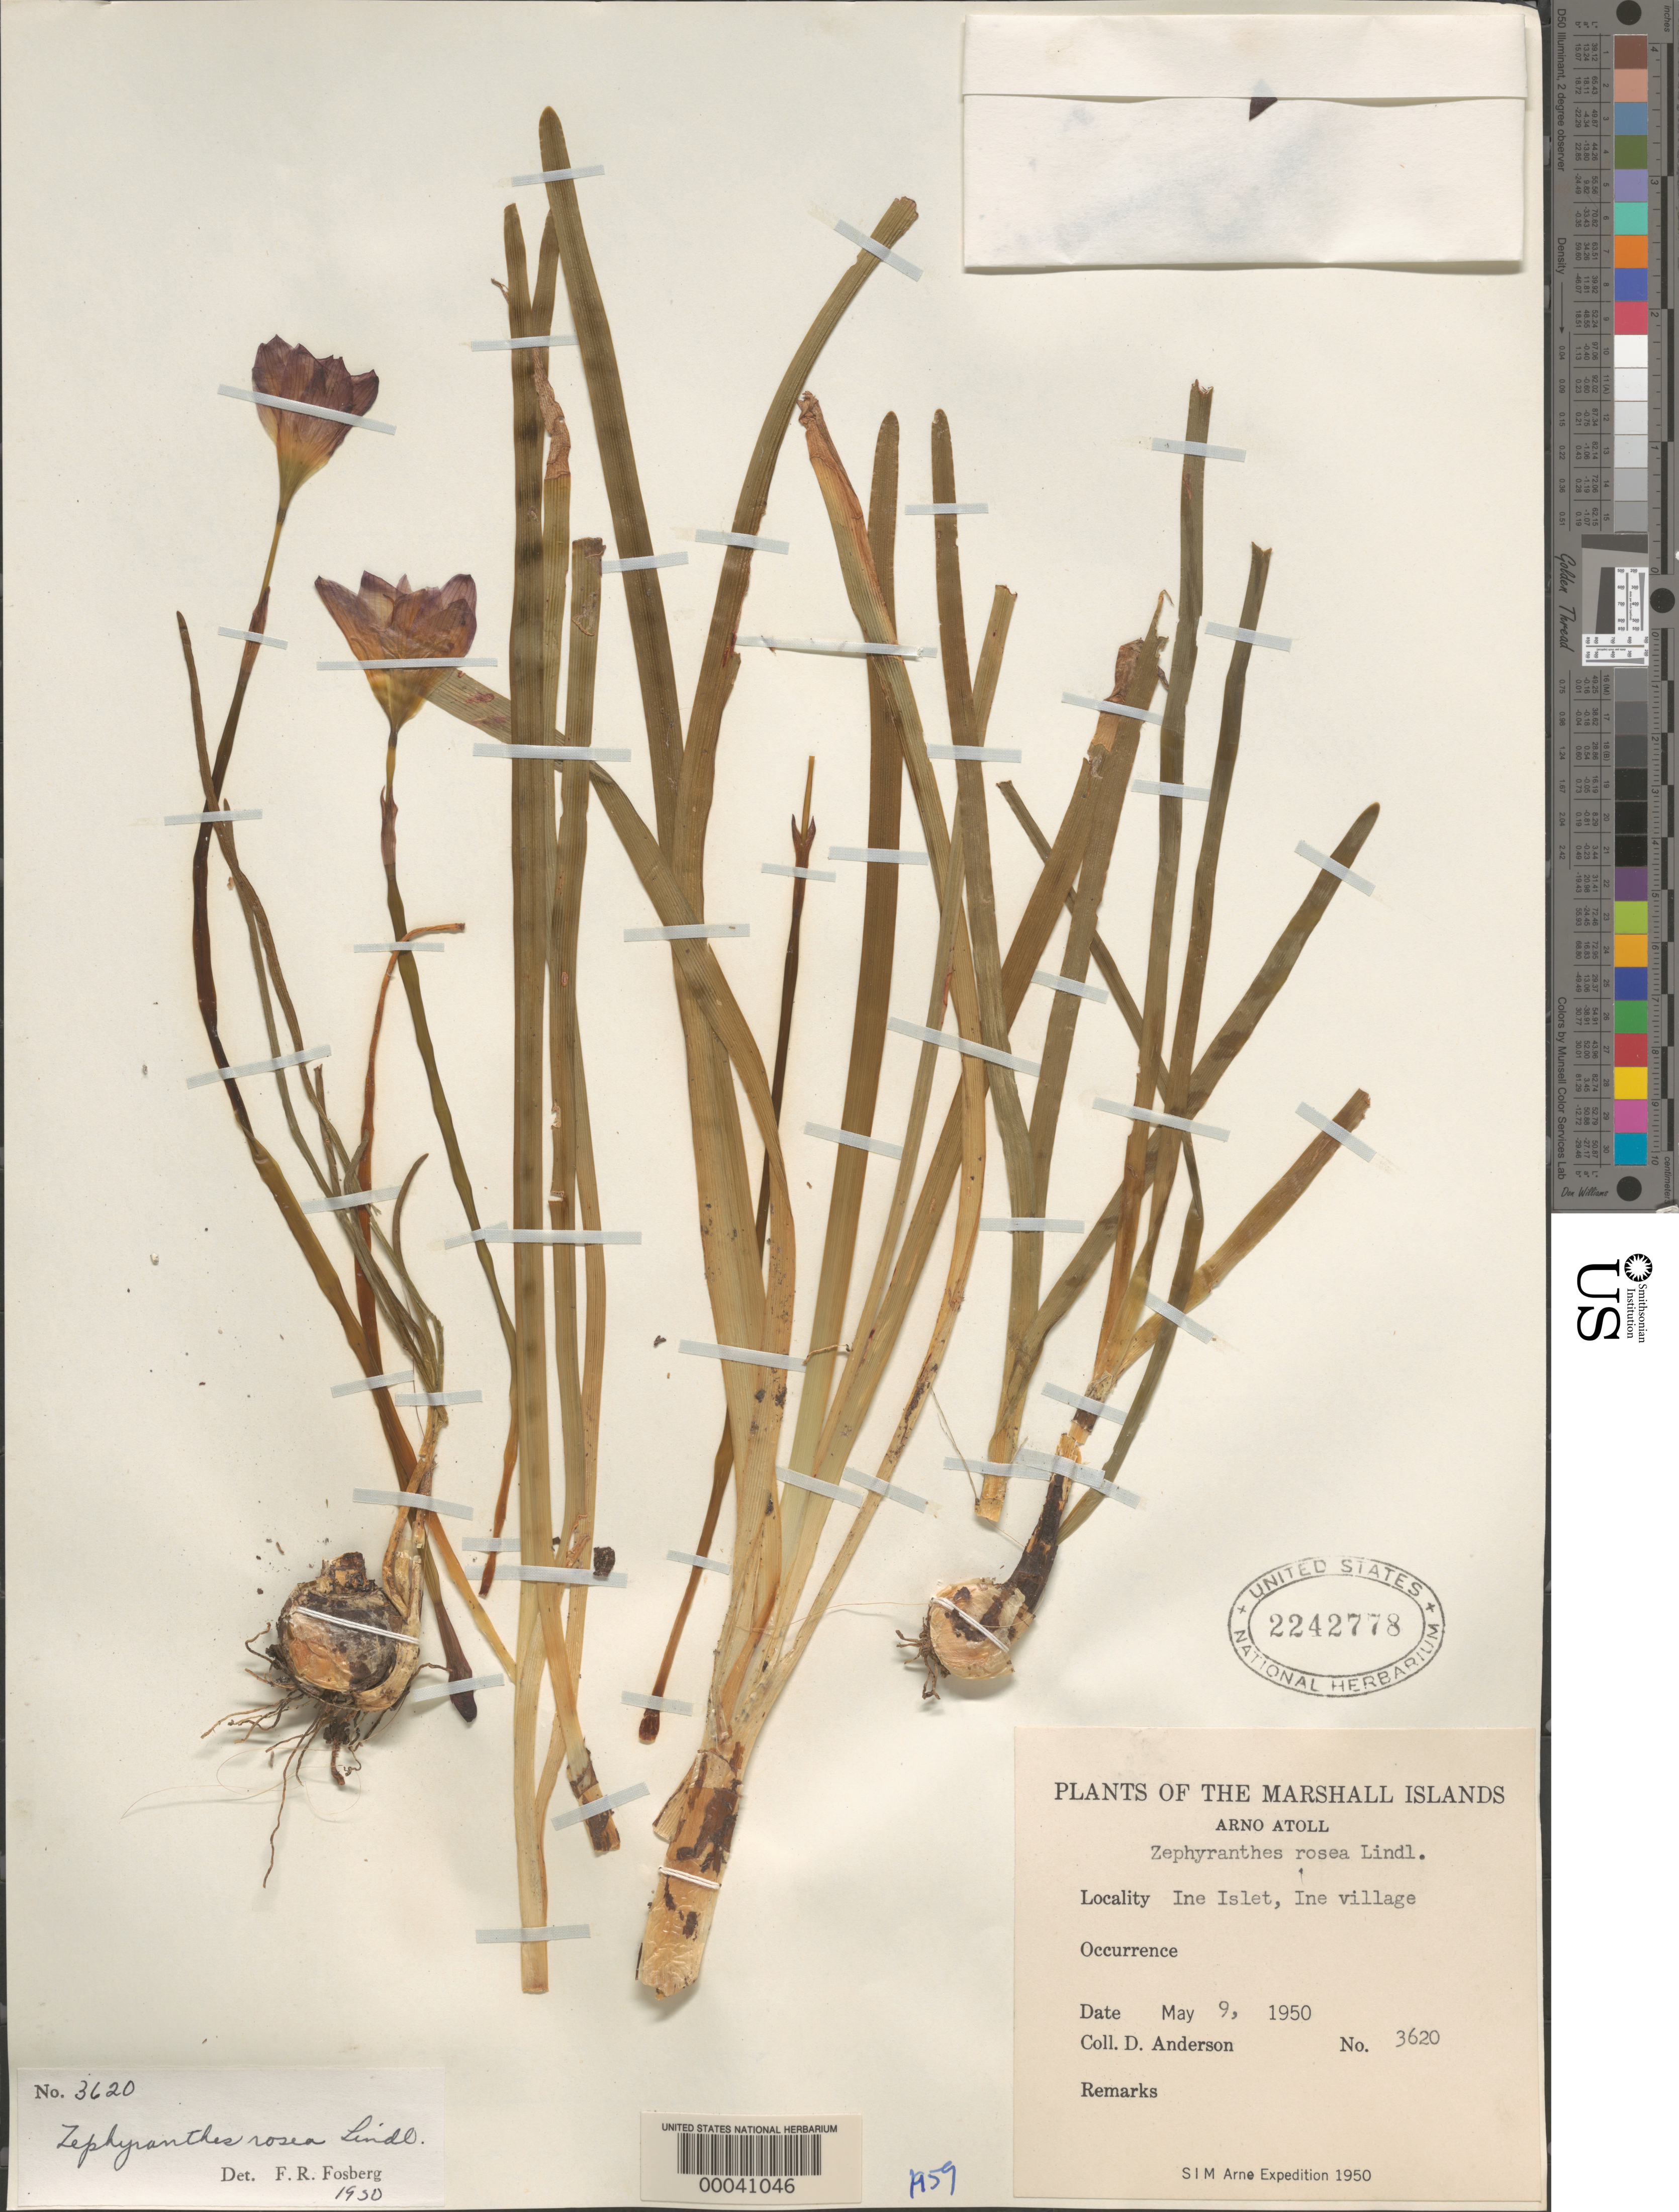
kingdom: Plantae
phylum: Tracheophyta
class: Liliopsida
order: Asparagales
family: Amaryllidaceae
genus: Zephyranthes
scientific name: Zephyranthes rosea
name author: Lindl.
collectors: D. Anderson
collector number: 3620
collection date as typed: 09 May 1950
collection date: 1950-05-09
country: Marshall Islands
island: Arno Atoll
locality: Ine Islet, Ine village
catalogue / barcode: US 2242778